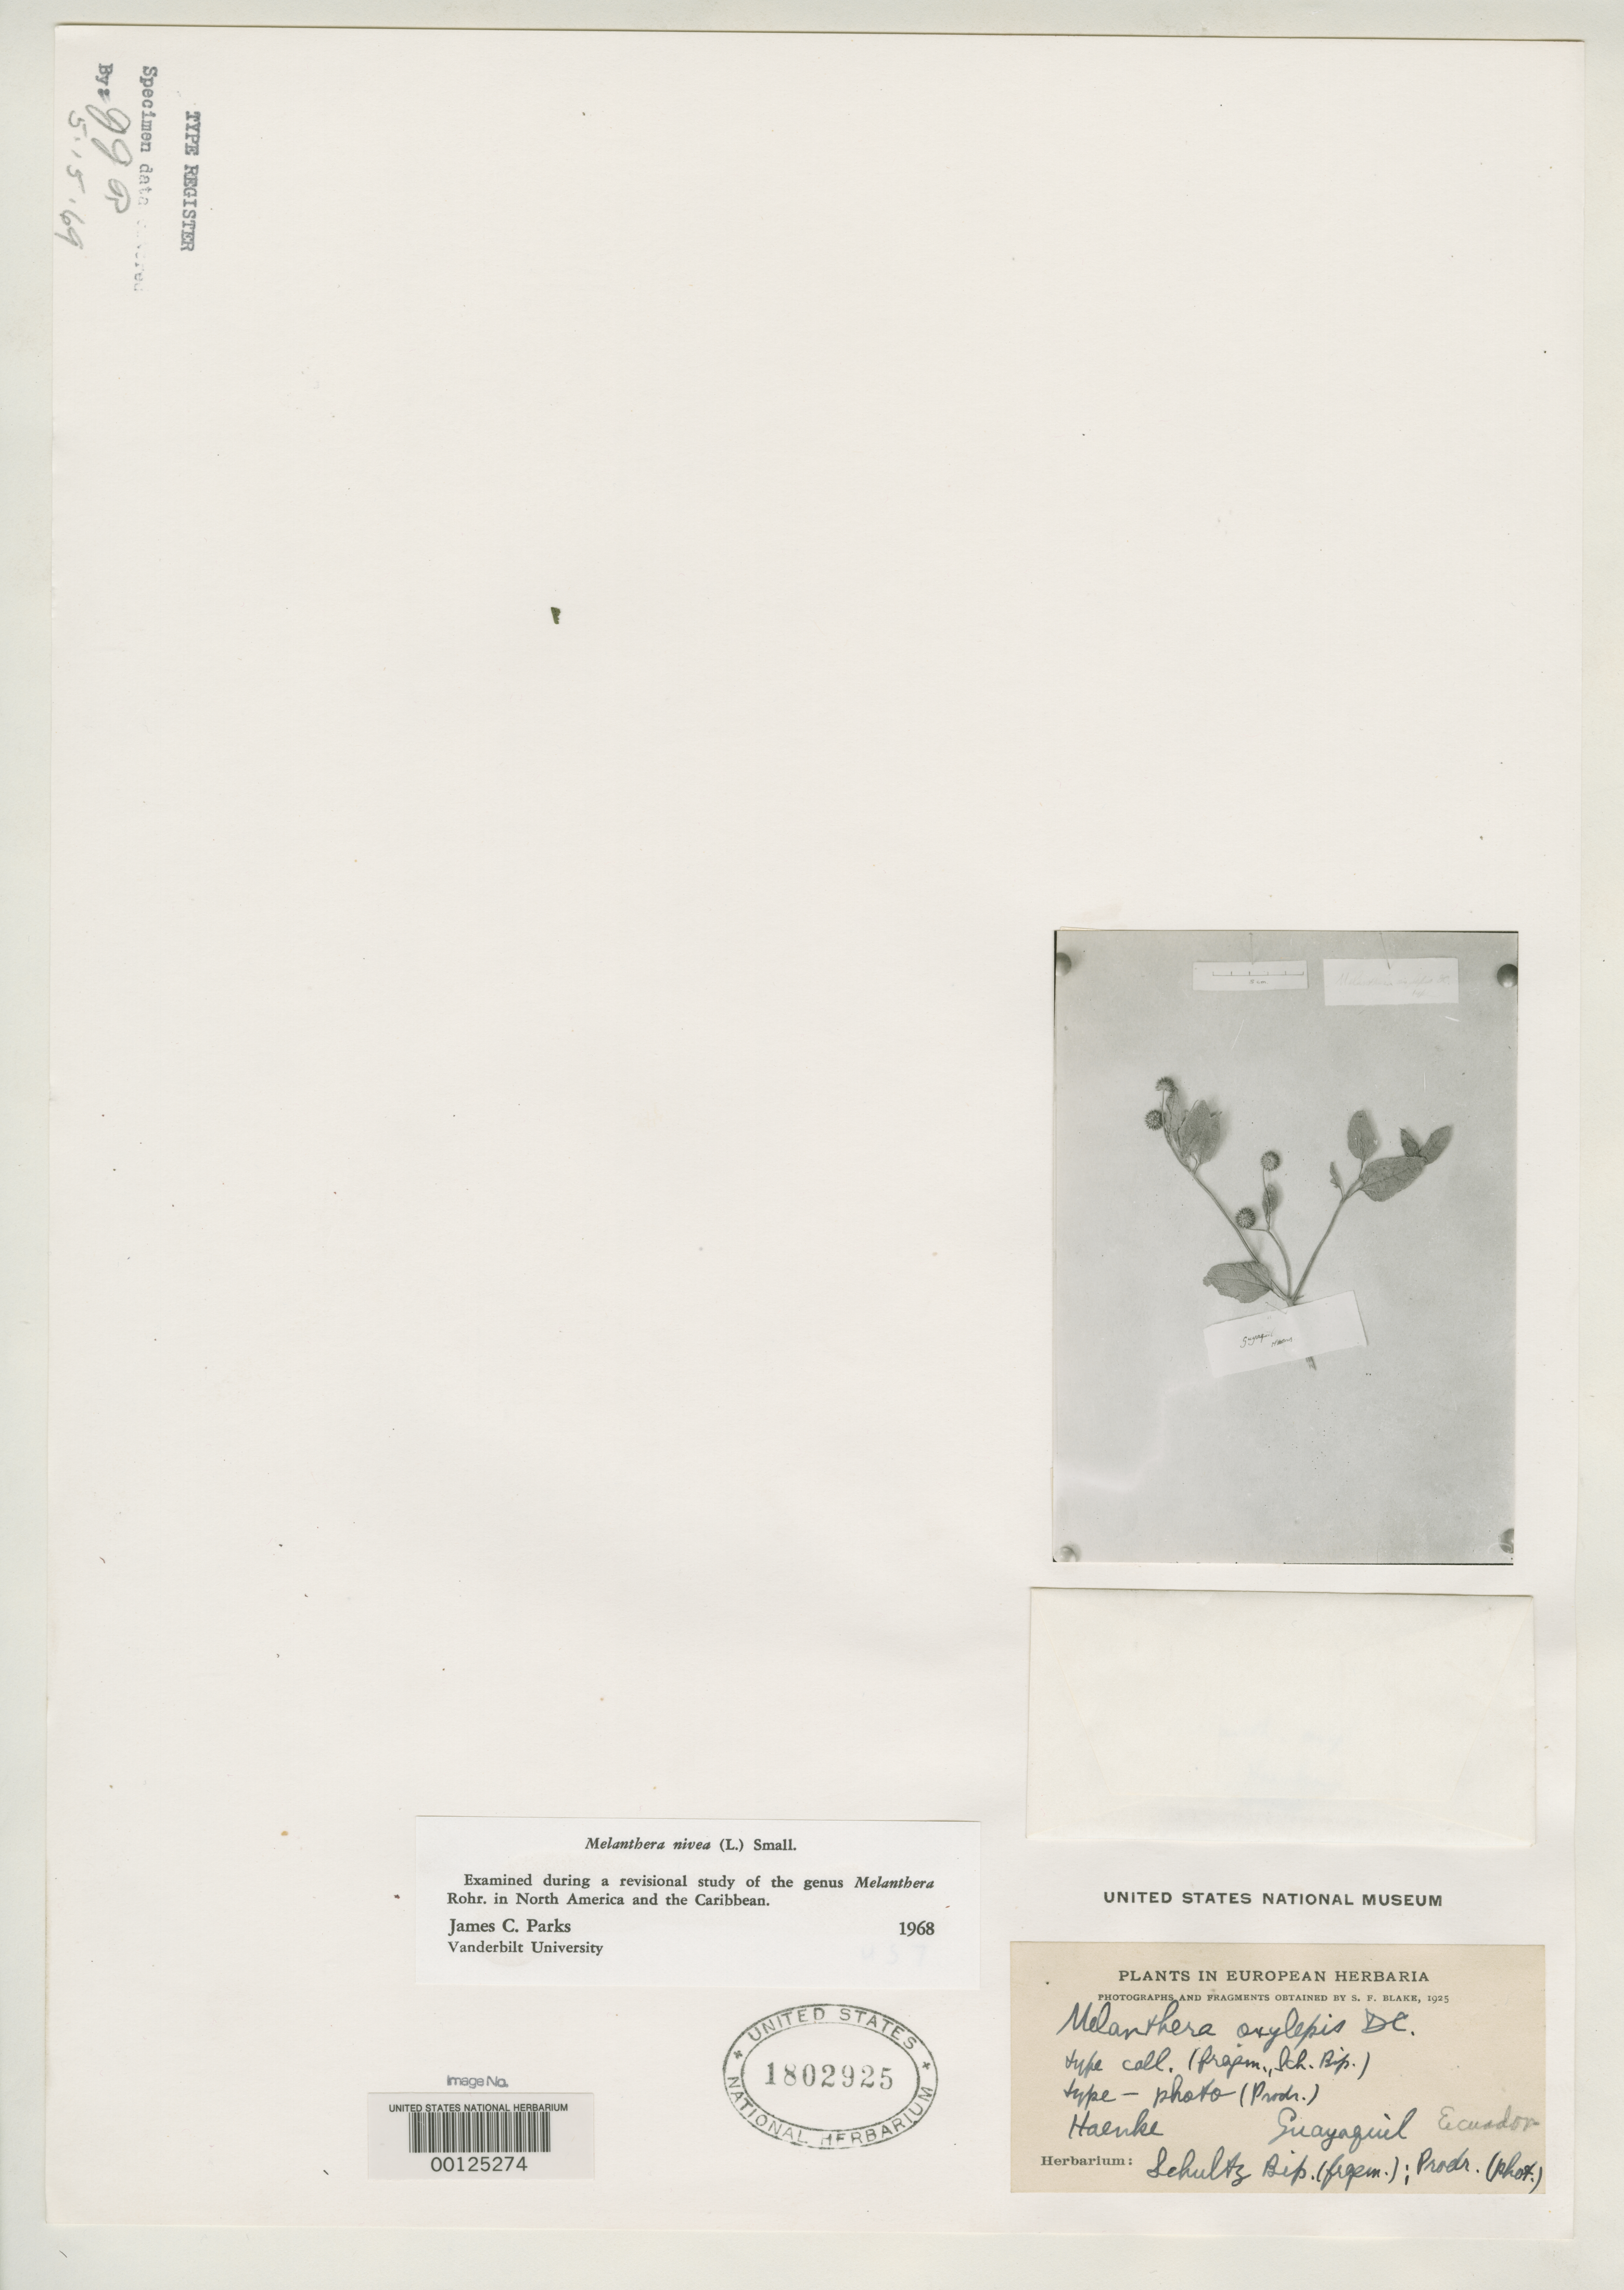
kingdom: Plantae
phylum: Tracheophyta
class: Magnoliopsida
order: Asterales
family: Asteraceae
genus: Melanthera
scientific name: Melanthera lifuana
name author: (Hochr.) W.L. Wagner & H. Rob.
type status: Type Fragment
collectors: T. P. X. Haenke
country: Ecuador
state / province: Guayas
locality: Guayaquil.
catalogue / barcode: US 1802925